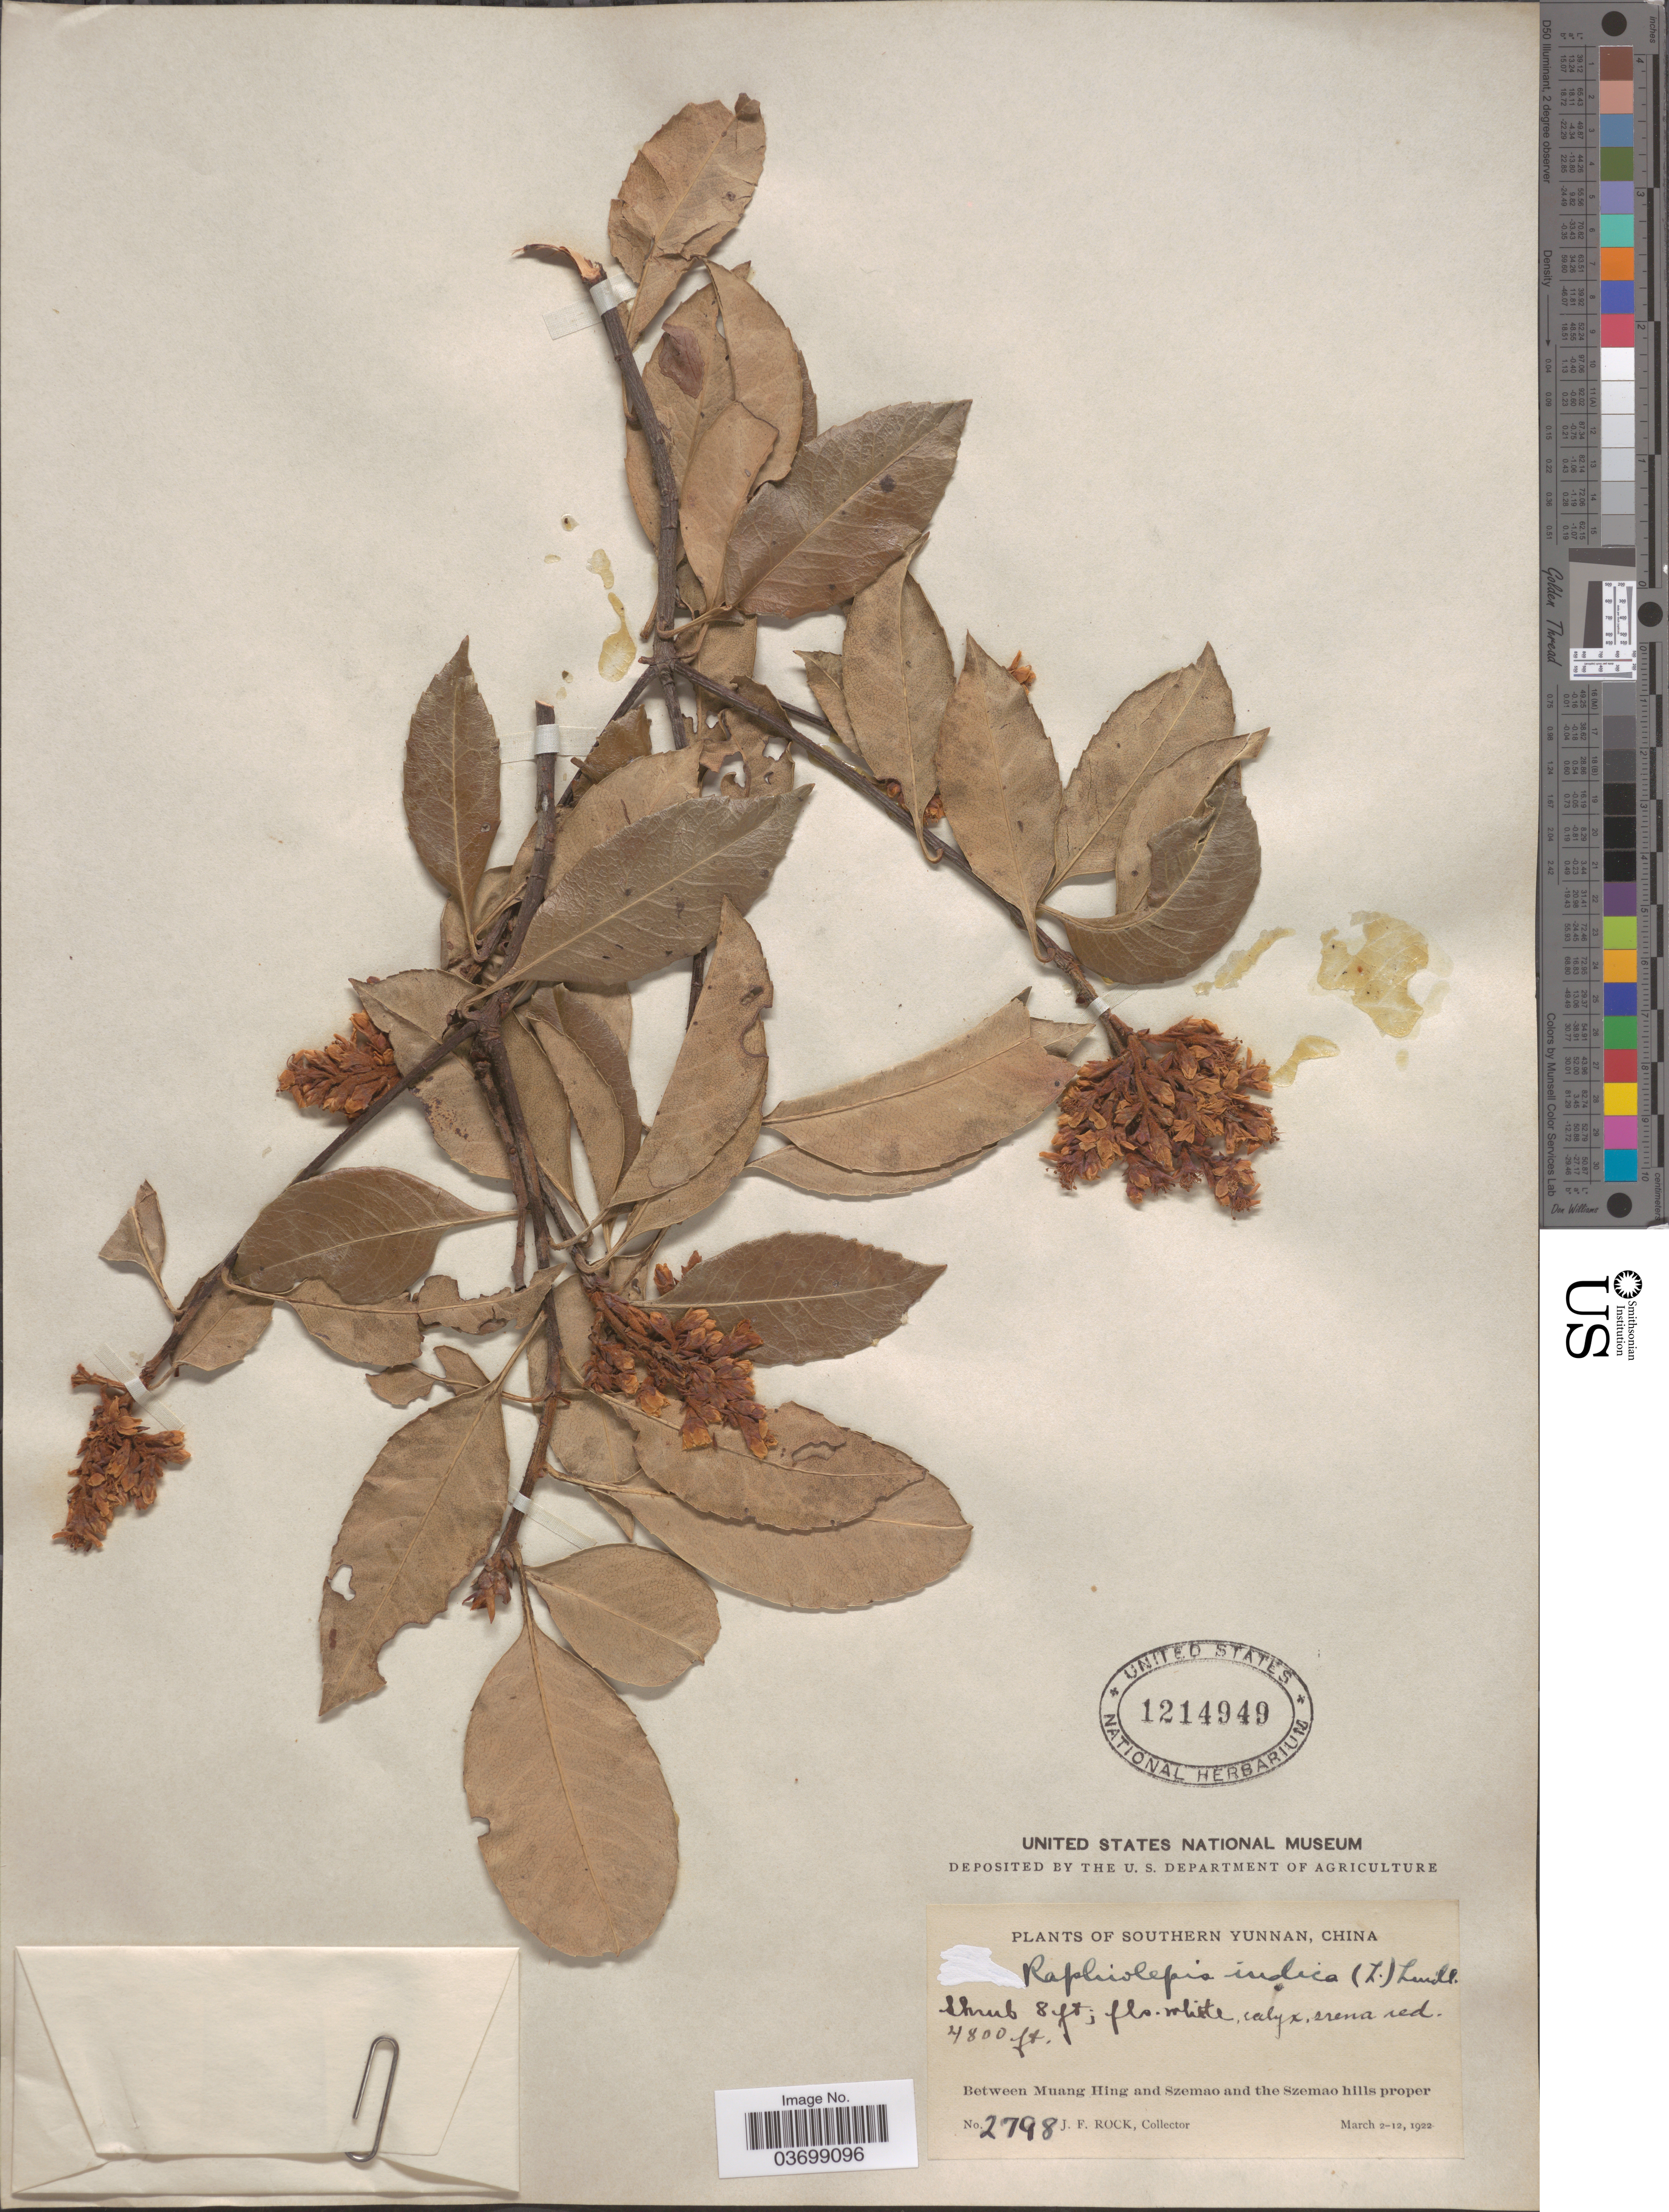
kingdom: Plantae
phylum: Tracheophyta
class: Magnoliopsida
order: Rosales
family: Rosaceae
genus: Rhaphiolepis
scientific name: Rhaphiolepis indica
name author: (L.) Lindl.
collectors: J. Rock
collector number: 2798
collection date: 1922-03-02/1922-03-12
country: China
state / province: Yunnan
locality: Southern Yunnan. Between Muang Hing and Szemao and the Szemao hills proper.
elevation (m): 1463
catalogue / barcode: US 1214949